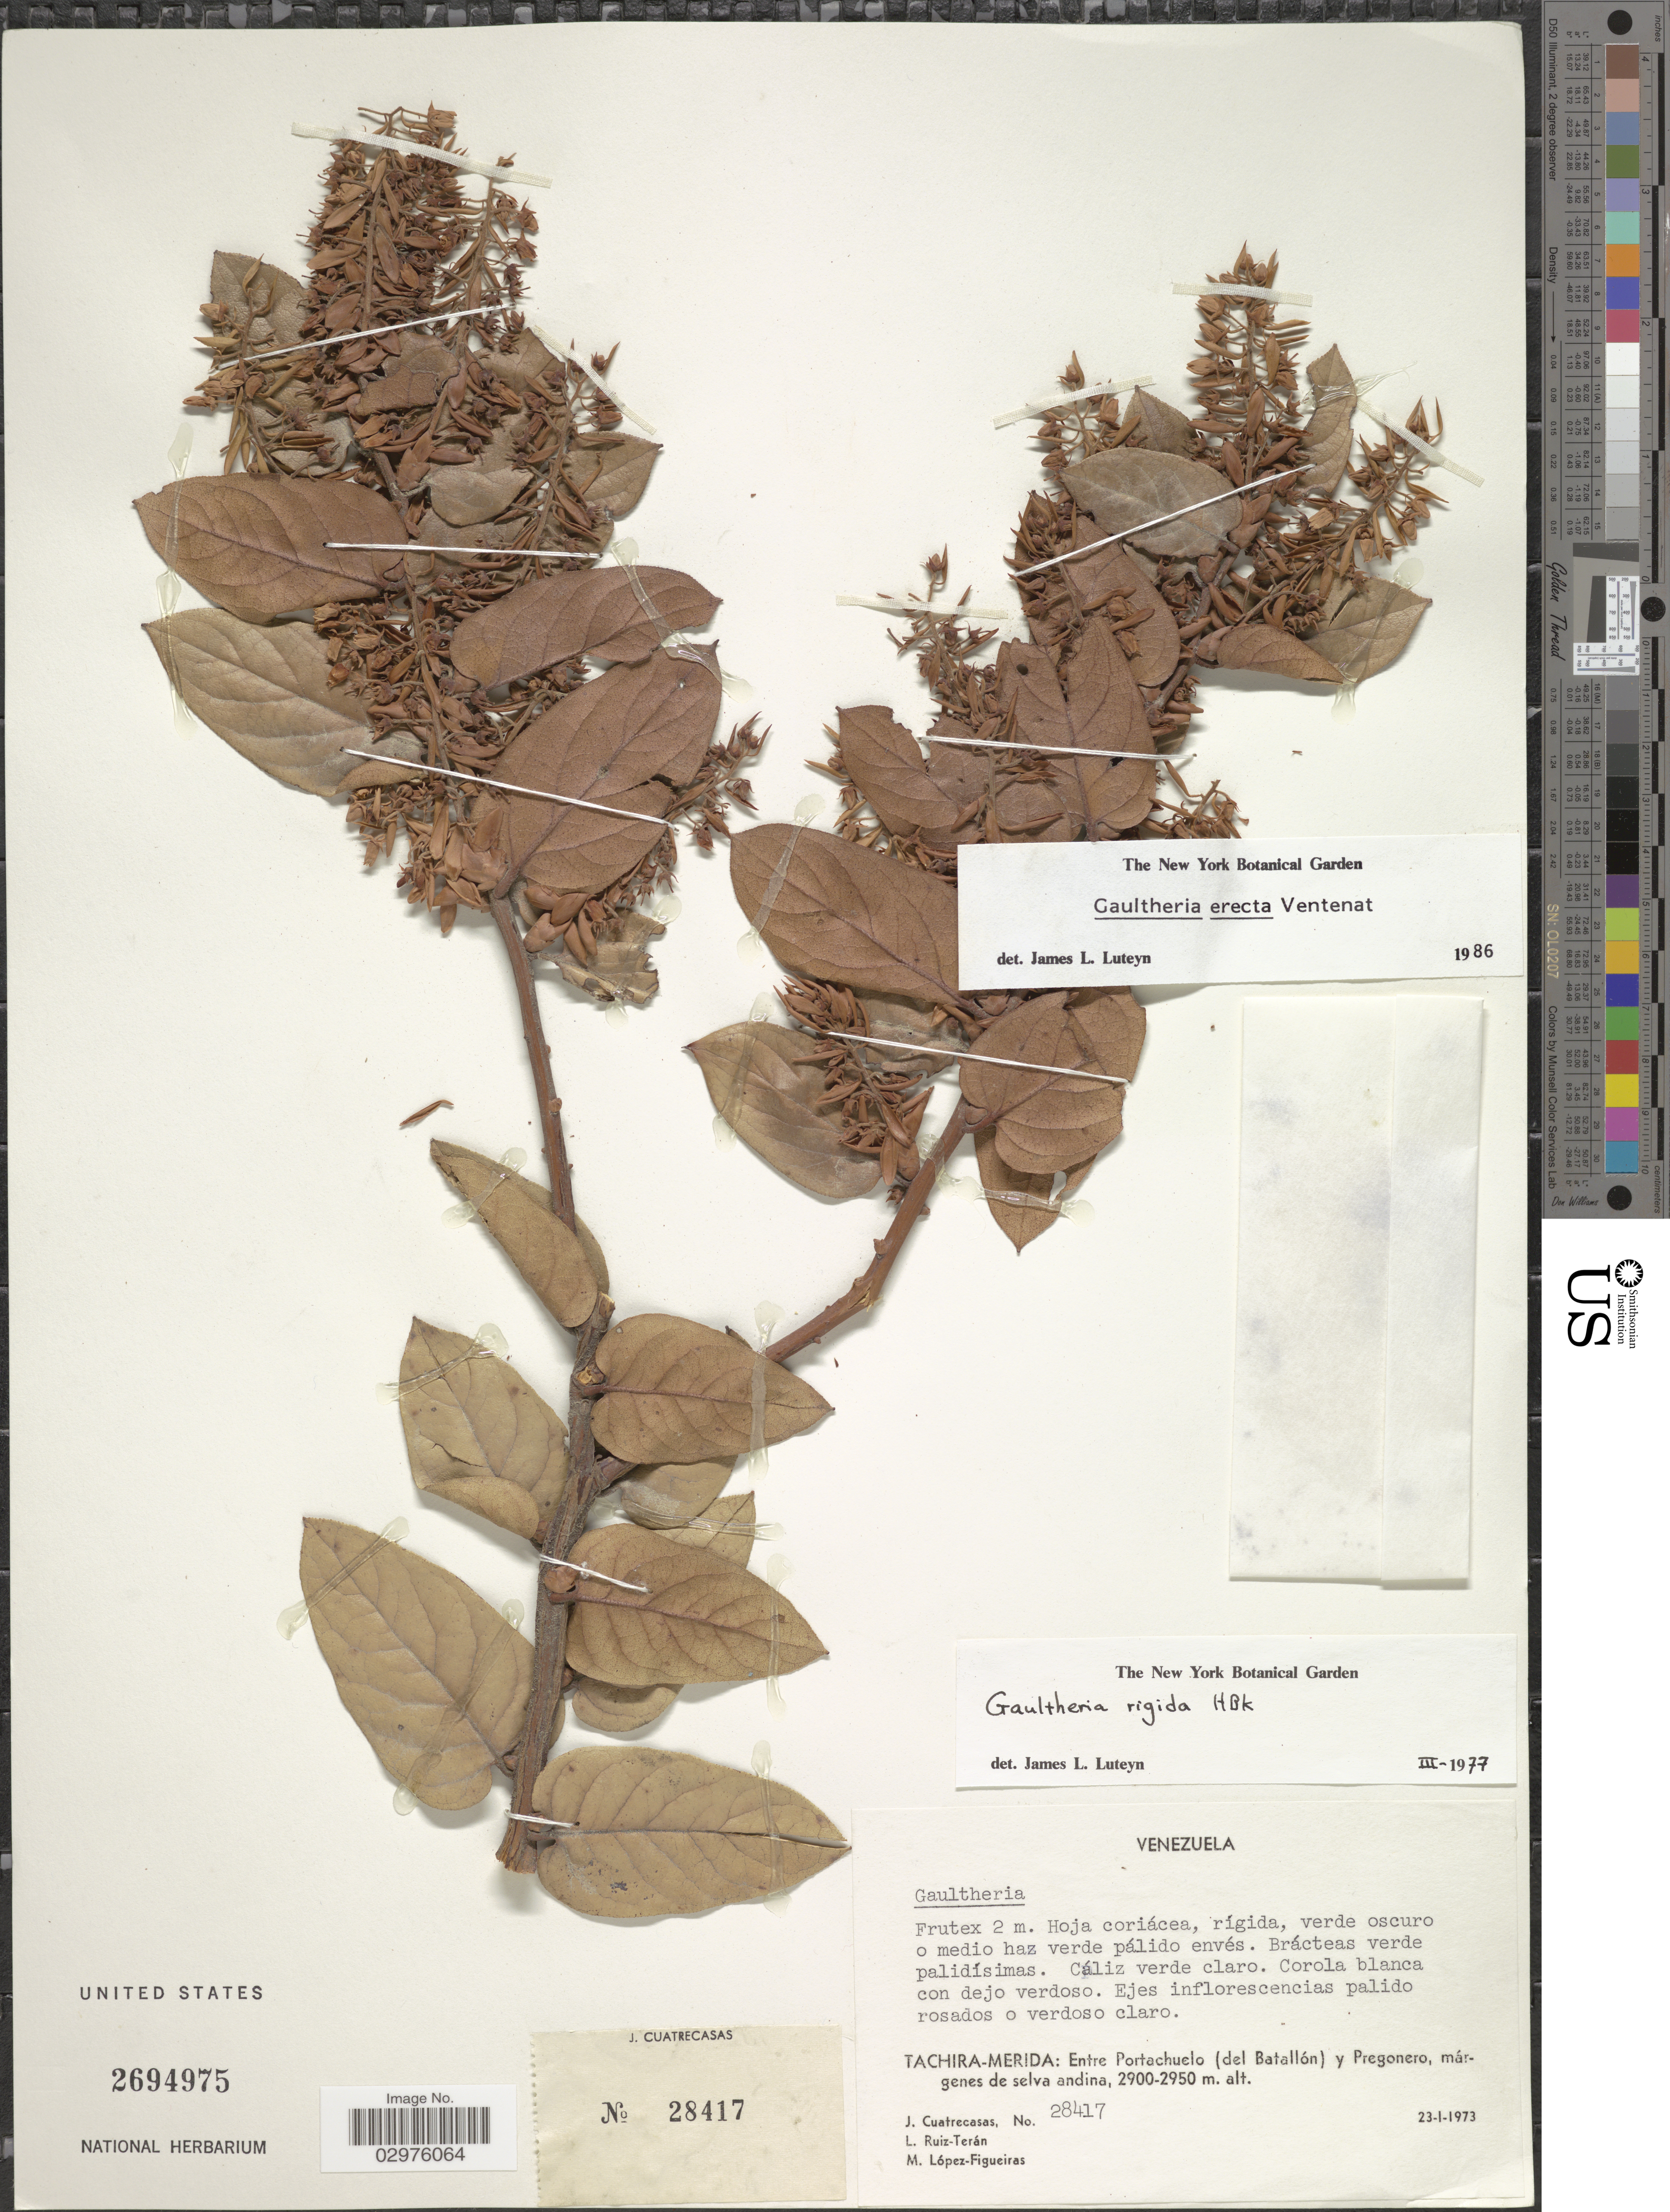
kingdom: Plantae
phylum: Tracheophyta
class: Magnoliopsida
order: Ericales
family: Ericaceae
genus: Gaultheria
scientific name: Gaultheria erecta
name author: Vent.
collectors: J. Cuatrecasas, L. E. Ruíz-Terán & M. López Figueiras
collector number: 28417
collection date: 1973-01-23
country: Venezuela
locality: Tachira-Merida: Entre Portachuelo (del Batallón) y Pregonero.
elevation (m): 2900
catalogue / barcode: US 2694975